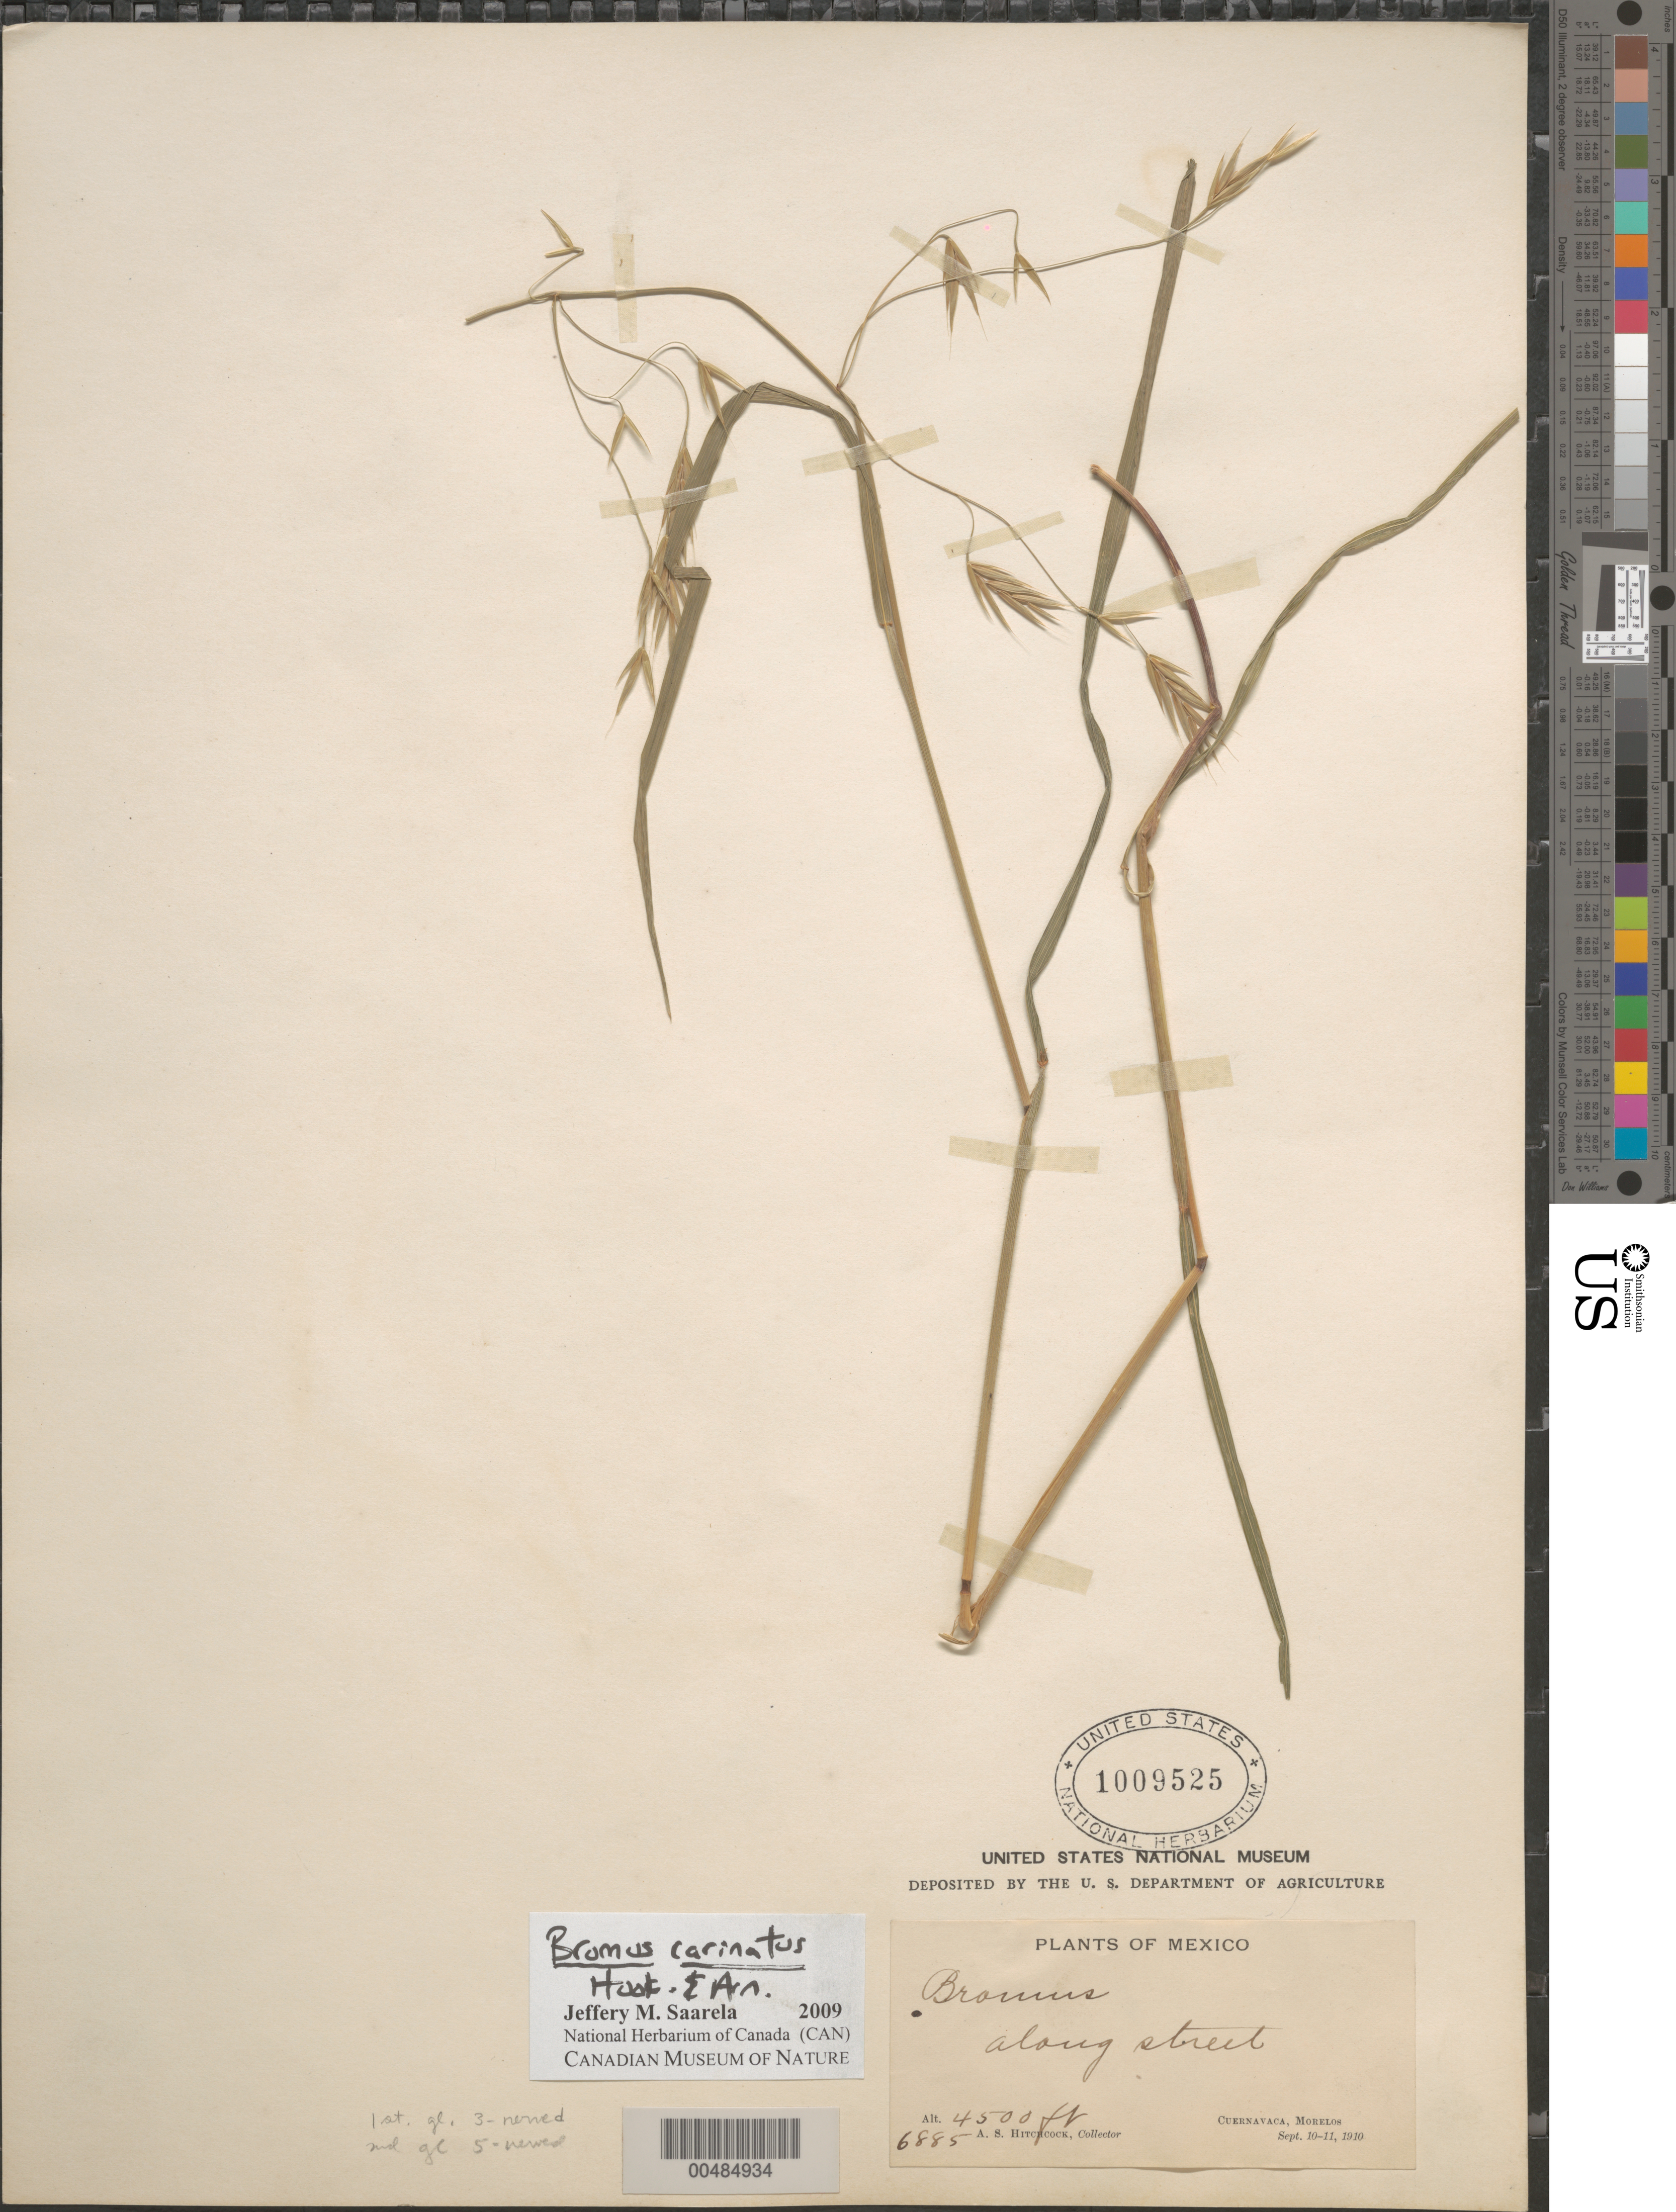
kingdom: Plantae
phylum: Tracheophyta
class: Liliopsida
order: Poales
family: Poaceae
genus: Bromus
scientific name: Bromus carinatus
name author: Hook. & Arn.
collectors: A. S. Hitchcock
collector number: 6885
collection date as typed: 10 Sep 1910 to 11 Sep 1910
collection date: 1910-09-11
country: Mexico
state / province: Morelos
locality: Cuernavaca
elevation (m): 1372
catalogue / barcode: US 1009525